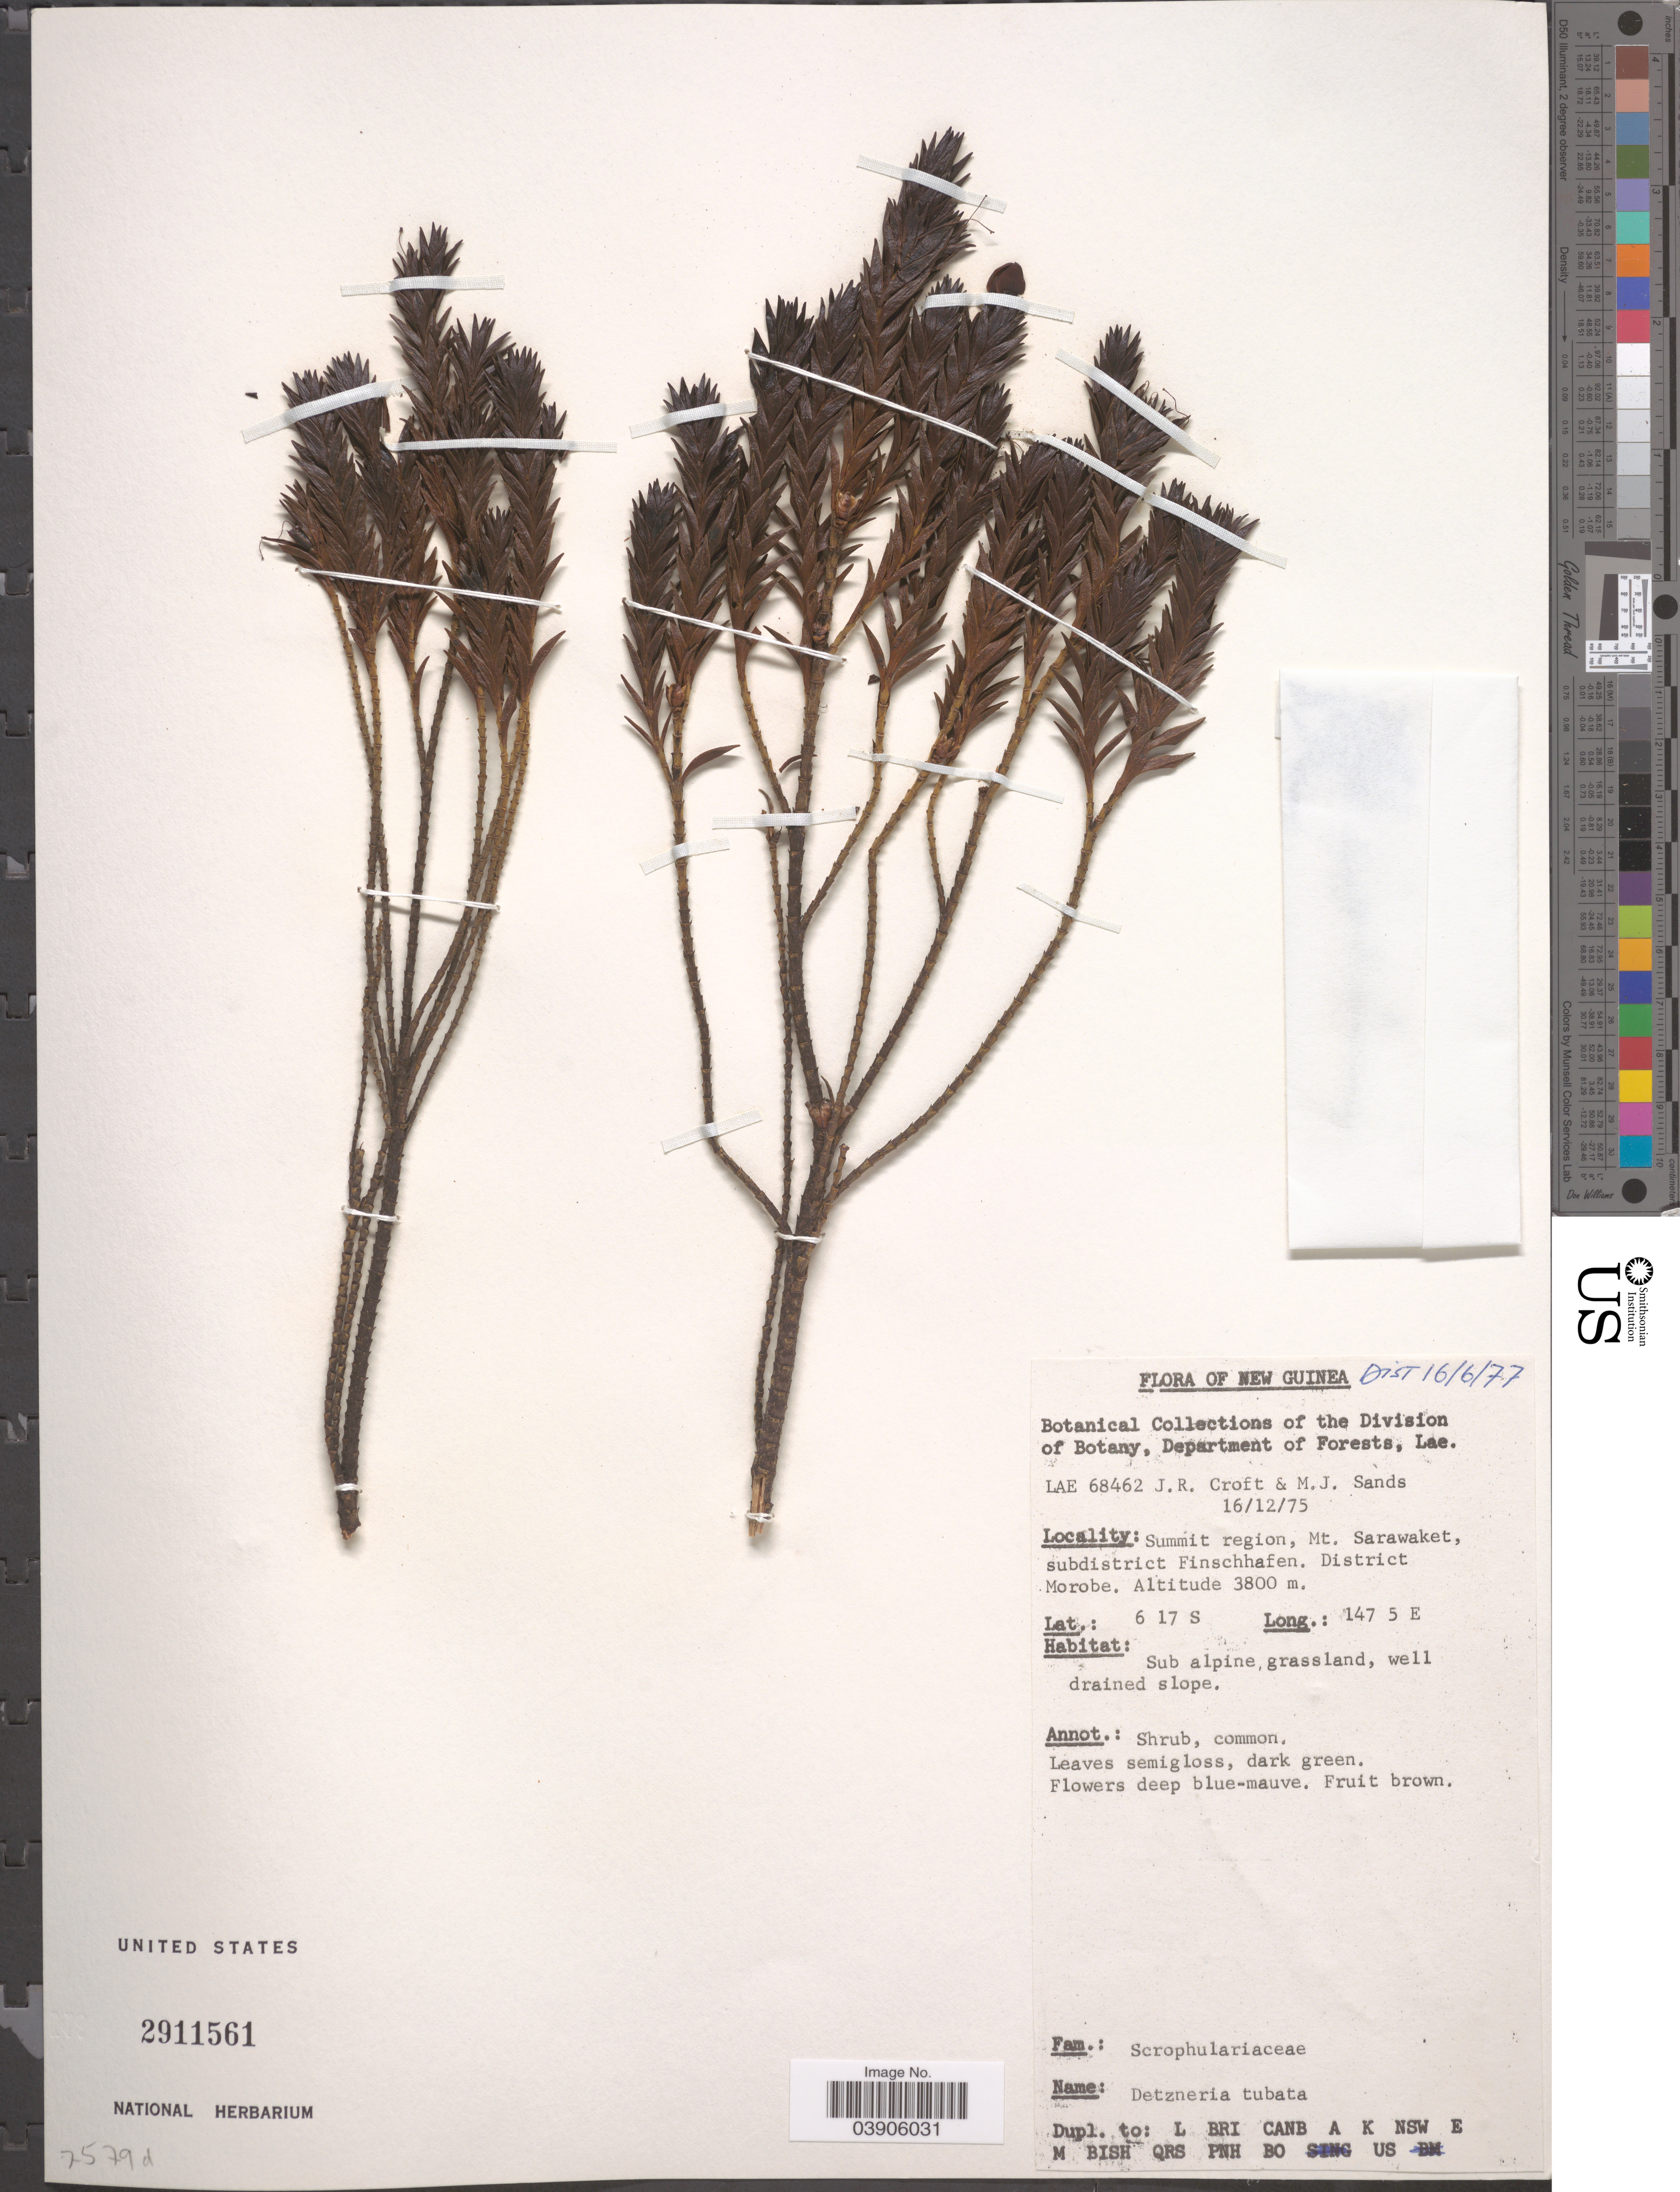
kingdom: Plantae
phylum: Tracheophyta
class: Magnoliopsida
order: Lamiales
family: Plantaginaceae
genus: Detzneria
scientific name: Detzneria tubata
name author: Diels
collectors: J. R. Croft & M. Sands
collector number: LAE 68462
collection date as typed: Transcribed d/m/y: 16/12/75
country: Papua New Guinea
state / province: Morobe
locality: New Guinea. Summit region, Mt. Sarawaket, subdistrict Finschhafen. District Morobe.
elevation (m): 3800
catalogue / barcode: US 2911561